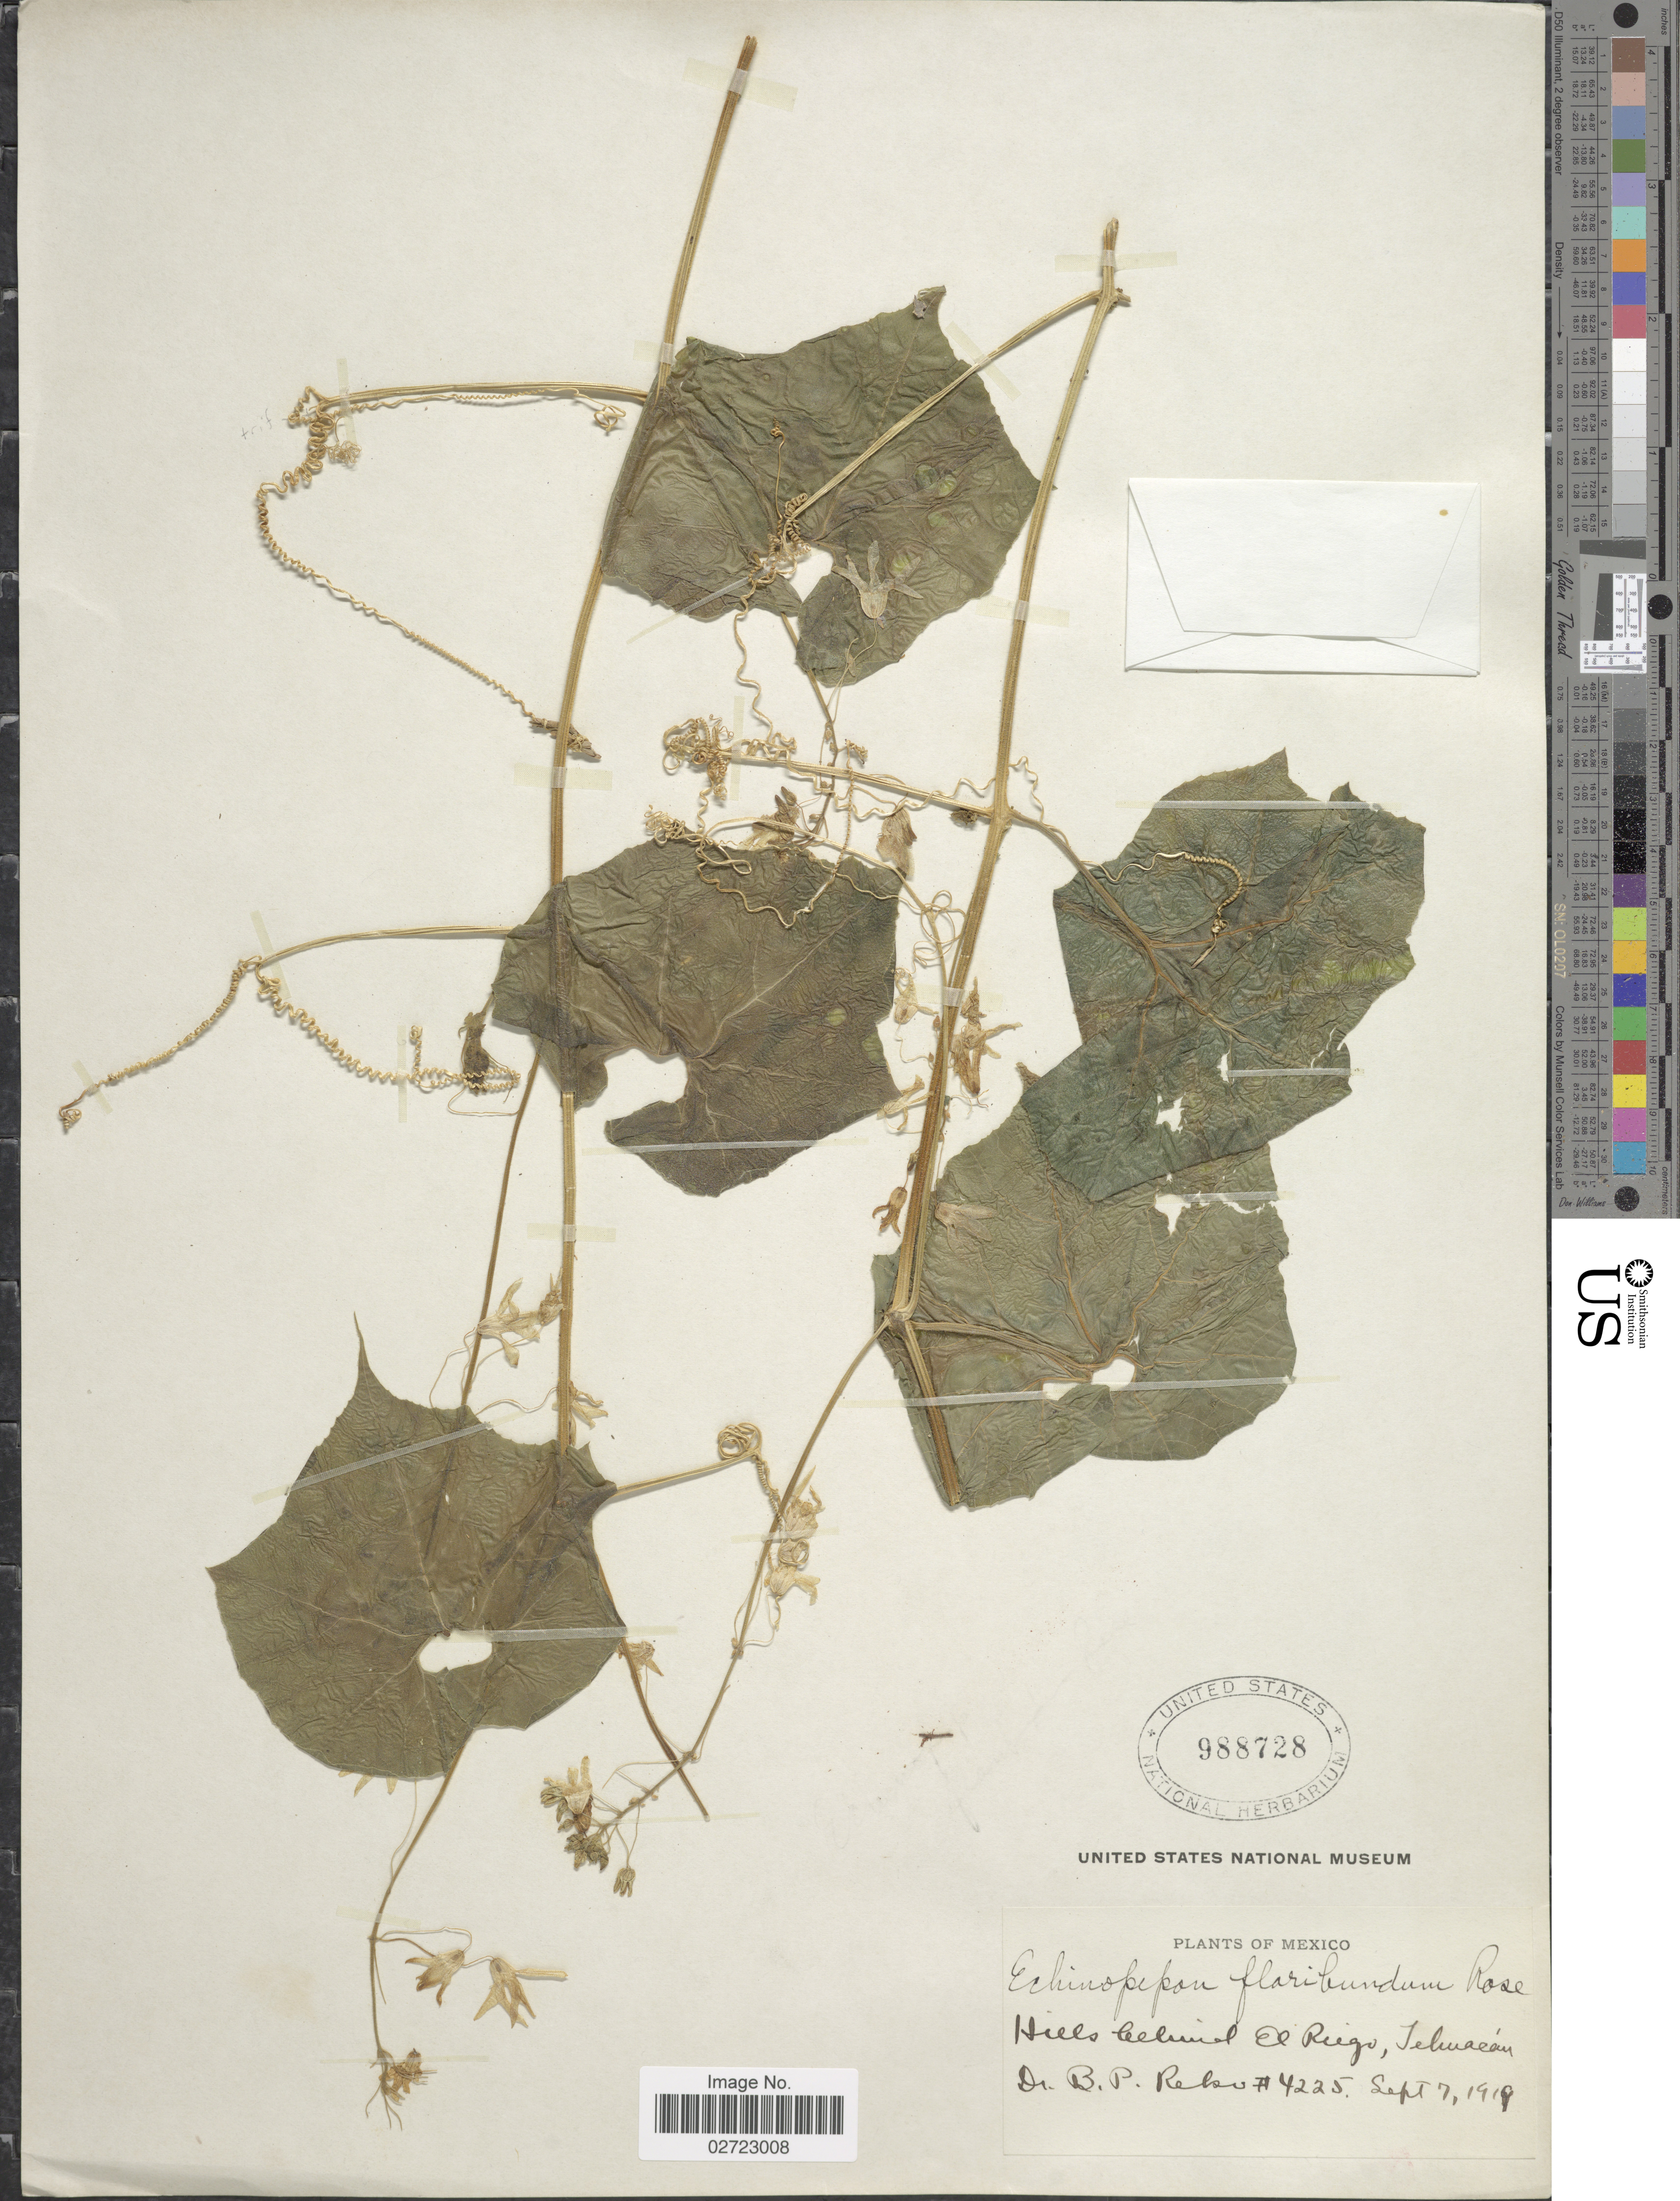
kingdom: Plantae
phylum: Tracheophyta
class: Magnoliopsida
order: Cucurbitales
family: Cucurbitaceae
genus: Echinopepon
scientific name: Echinopepon floribundus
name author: (Cogn.) Rose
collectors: B. P. Reko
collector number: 4225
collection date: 1919-09-07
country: Mexico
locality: Hills behind El Riego, Tehuacan.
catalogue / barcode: US 988728